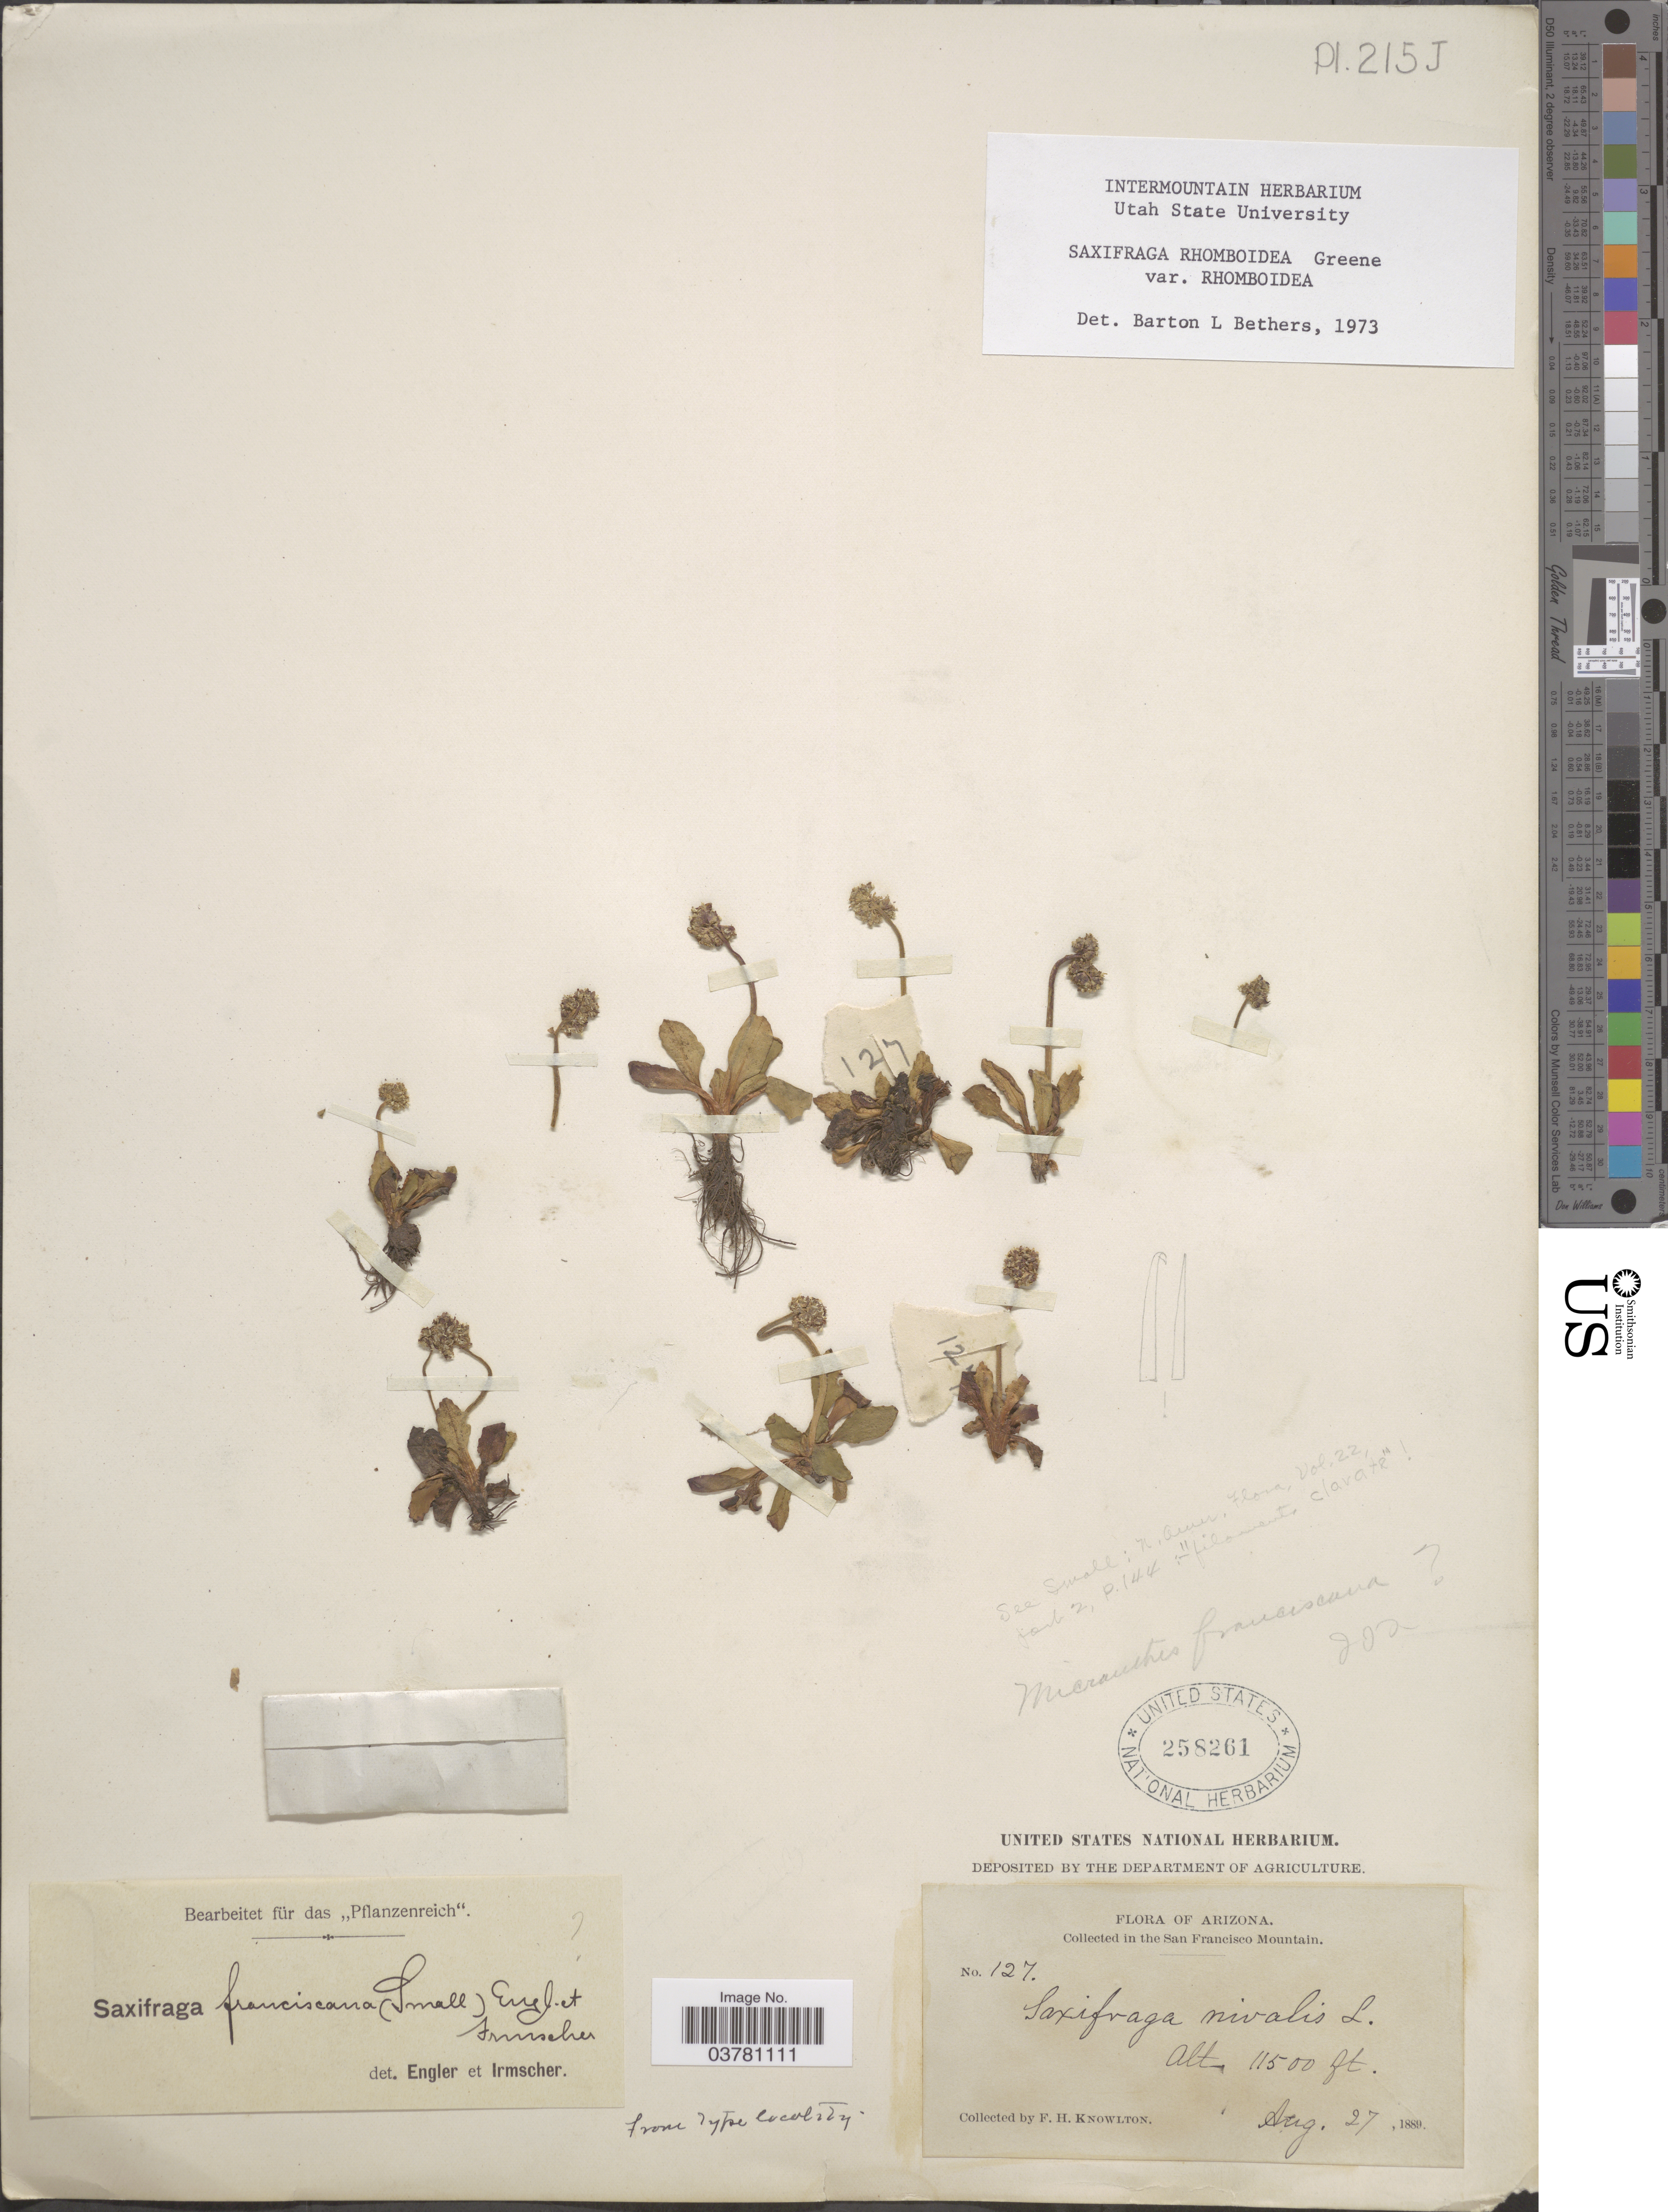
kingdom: Plantae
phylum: Tracheophyta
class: Magnoliopsida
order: Saxifragales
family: Saxifragaceae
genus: Micranthes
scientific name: Micranthes rhomboidea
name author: (Greene) Small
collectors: F. H. Knowlton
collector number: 127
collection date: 1889-08-27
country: United States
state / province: Arizona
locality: In the San Francisco Mountain.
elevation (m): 3505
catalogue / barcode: US 258261